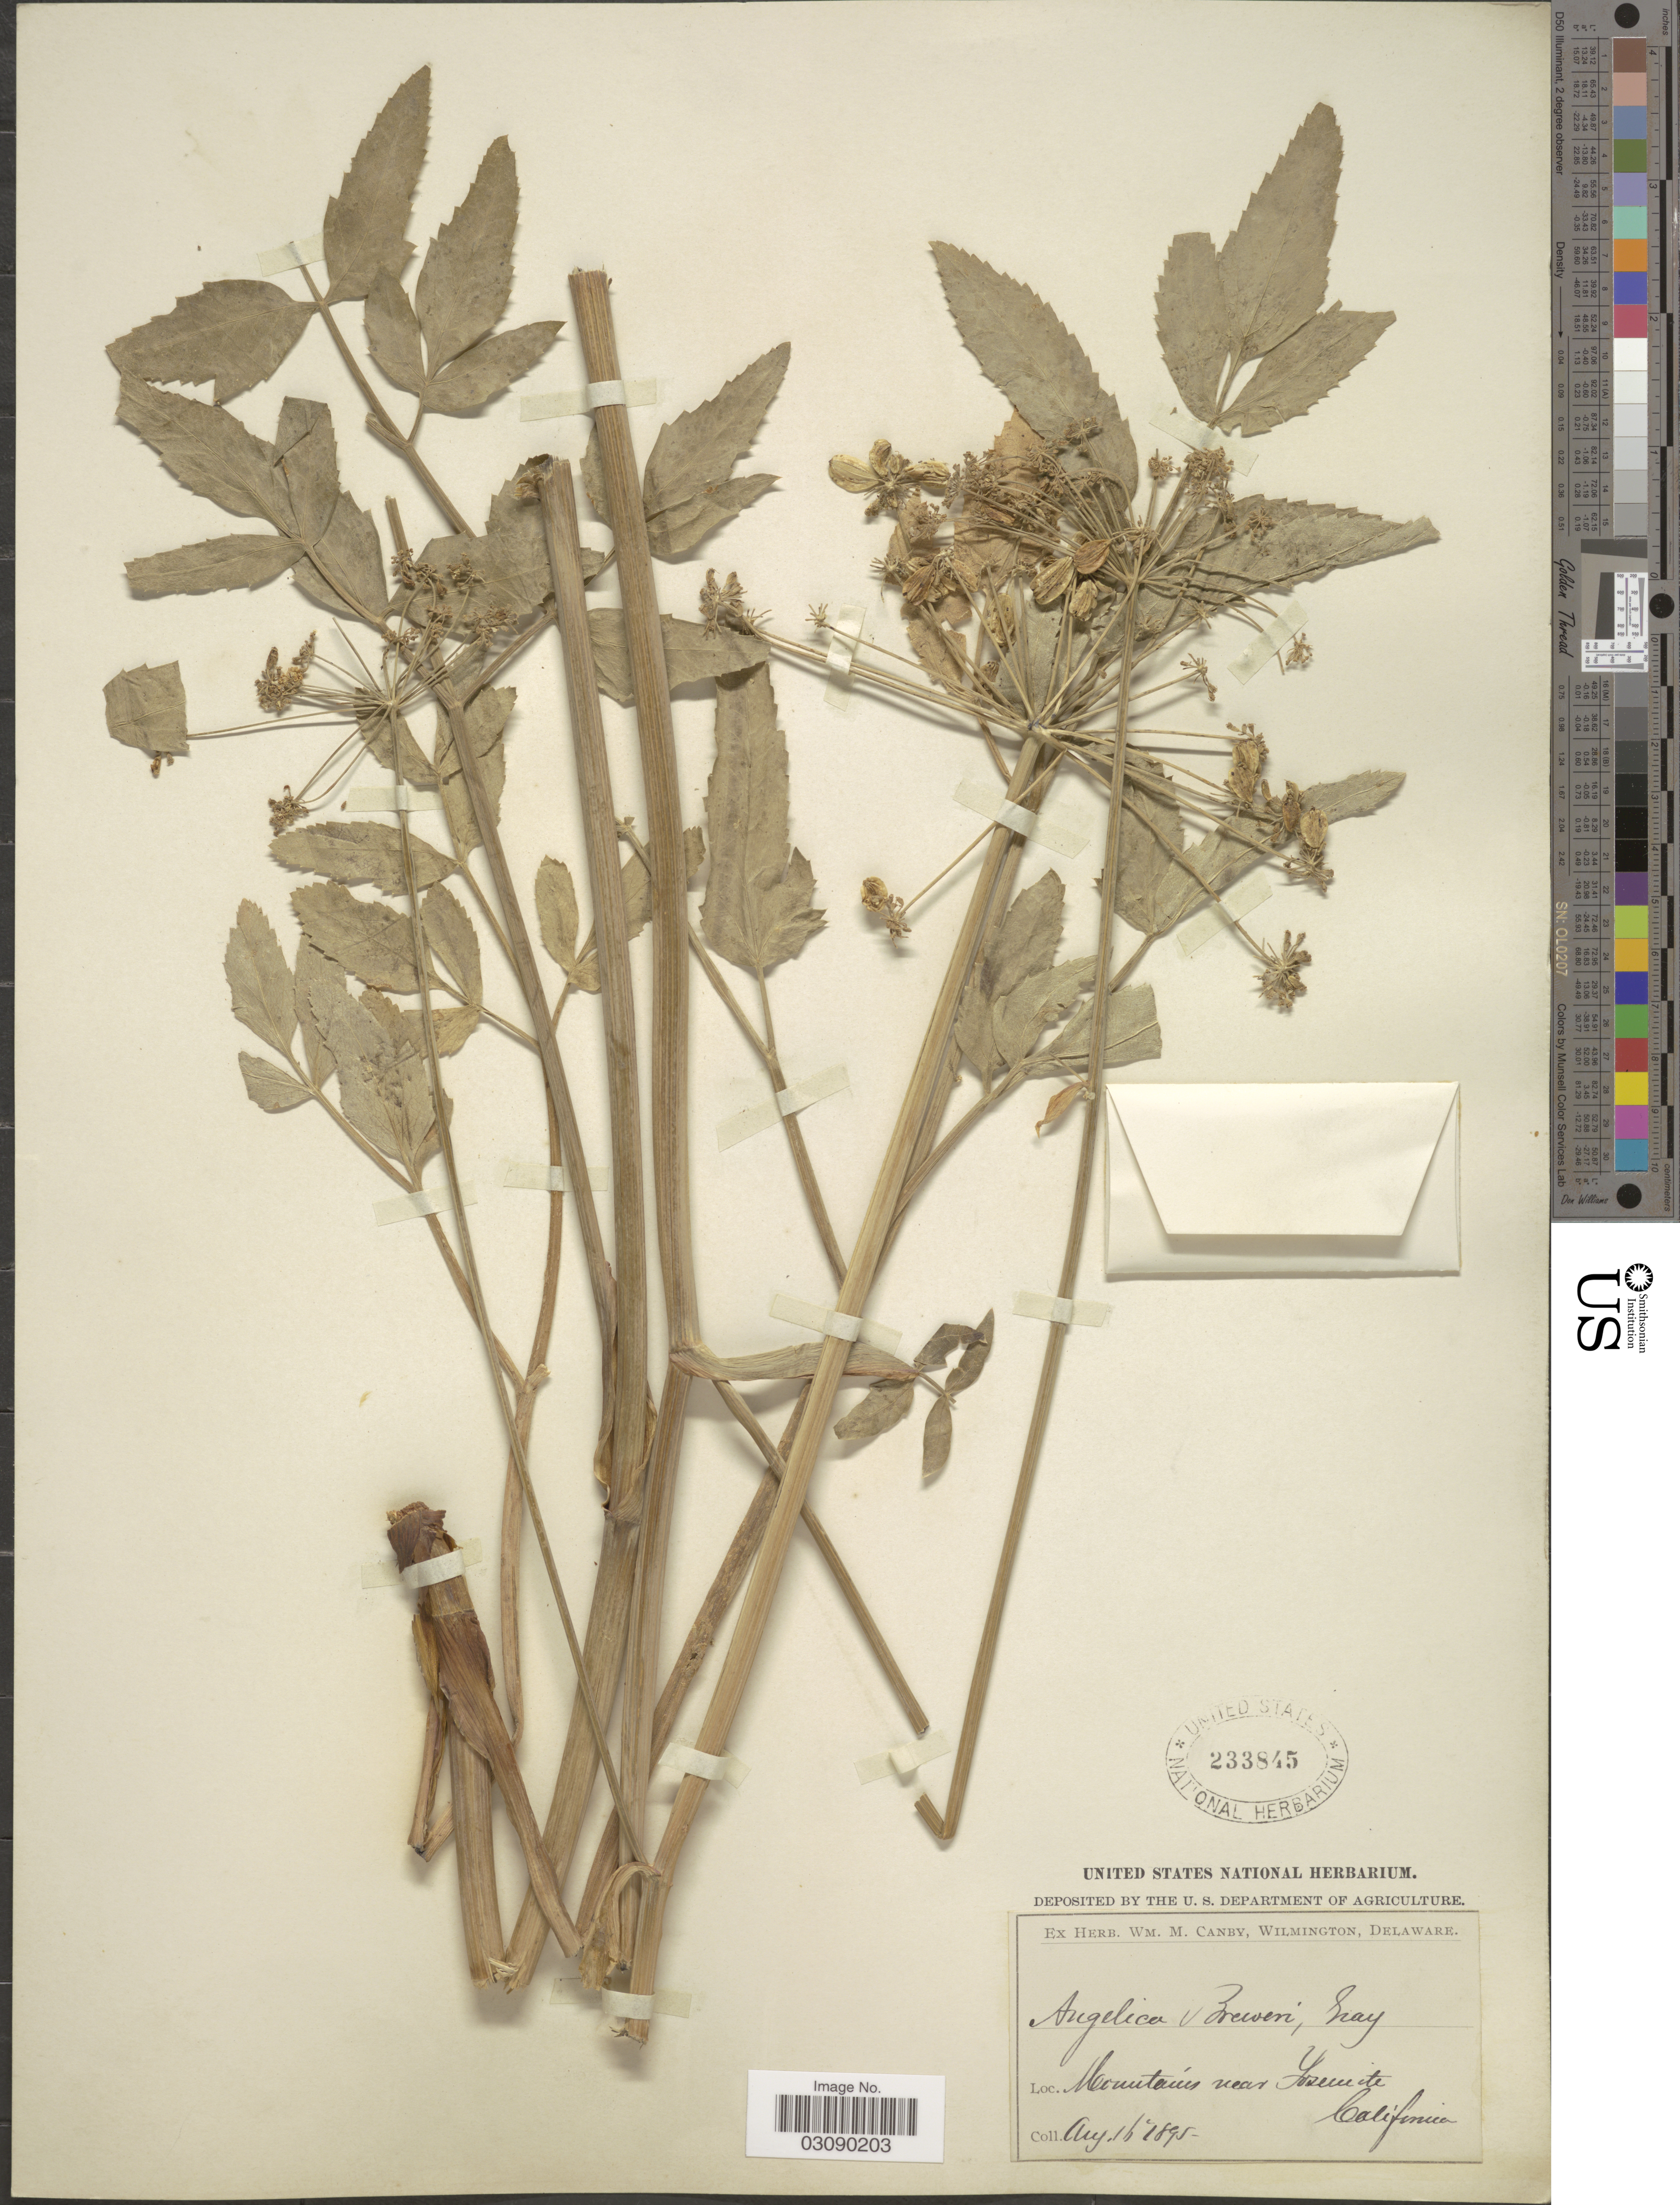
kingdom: Plantae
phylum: Tracheophyta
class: Magnoliopsida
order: Apiales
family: Apiaceae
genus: Angelica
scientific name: Angelica breweri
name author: A. Gray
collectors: ex herb. W.M. Canby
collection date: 1895-08-16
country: United States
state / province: California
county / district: Mariposa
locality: Mountains near Yosemite.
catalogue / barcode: US 233845